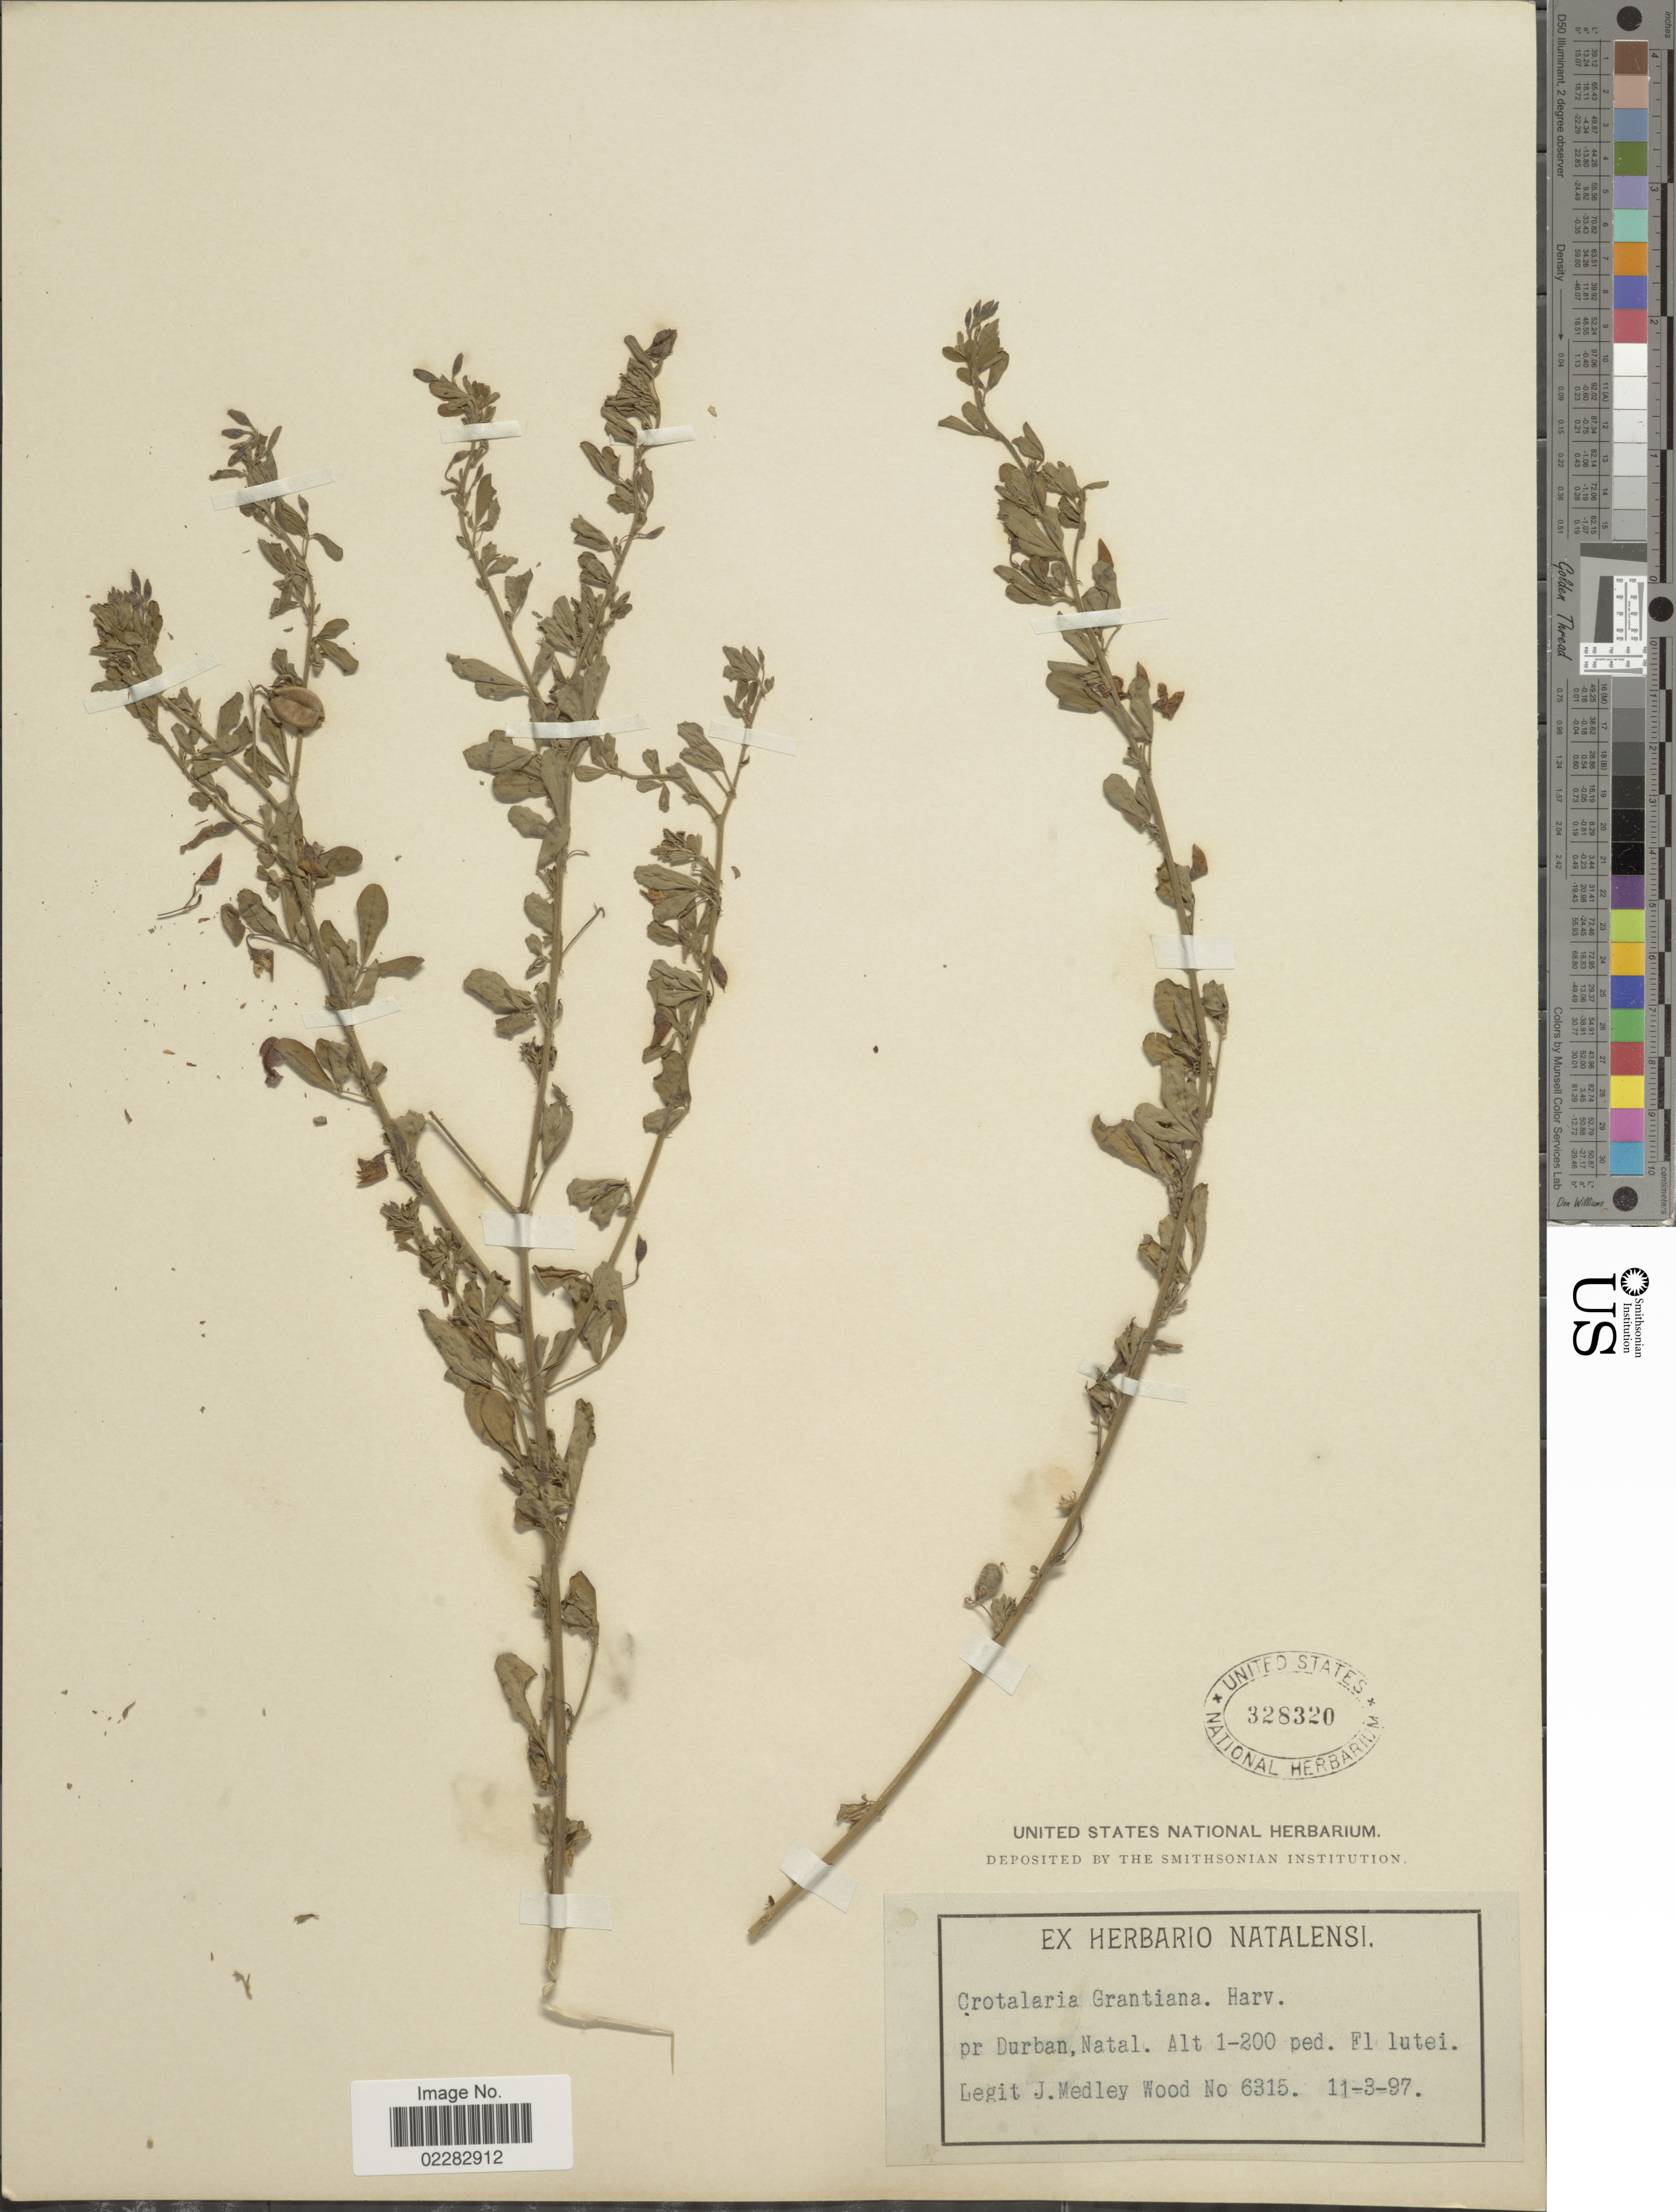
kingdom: Plantae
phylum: Tracheophyta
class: Magnoliopsida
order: Fabales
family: Fabaceae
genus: Crotalaria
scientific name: Crotalaria grantiana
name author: Harv.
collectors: J. Medley Wood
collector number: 6315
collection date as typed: Transcribed d/m/y: 11/3/97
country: South Africa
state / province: KwaZulu-Natal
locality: Pr Durban, Natal.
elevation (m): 30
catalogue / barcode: US 328320